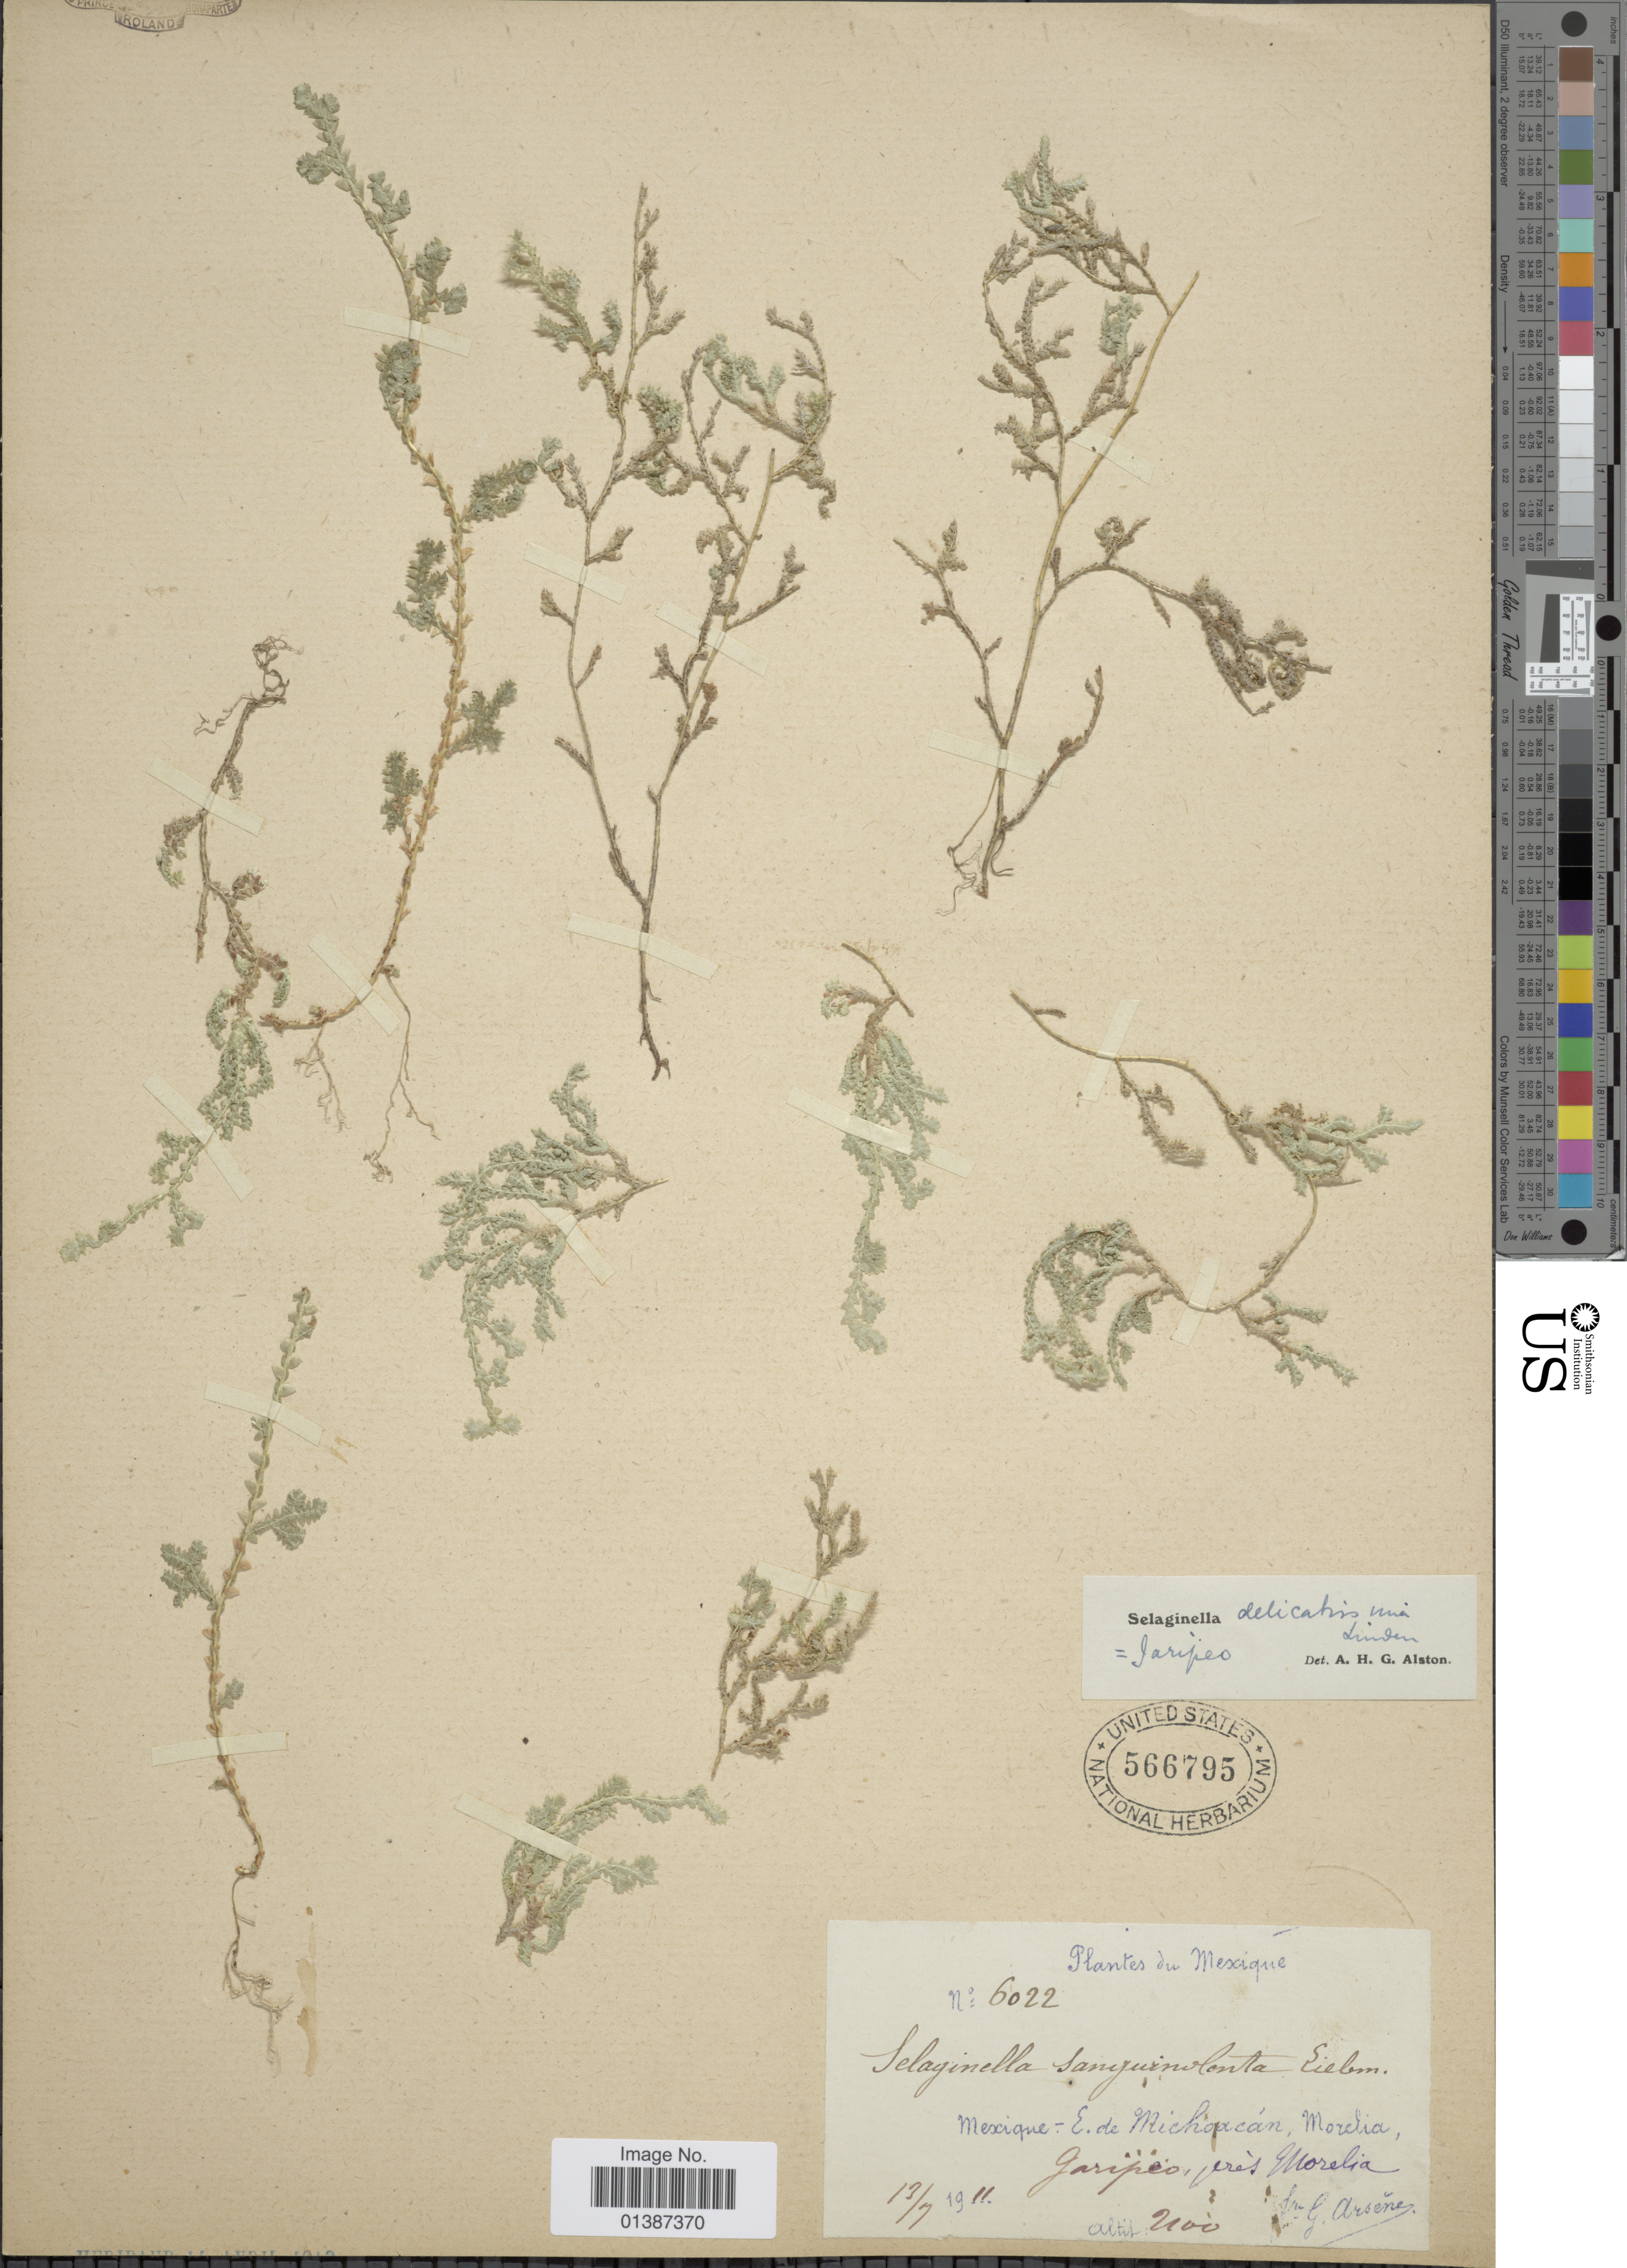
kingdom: Plantae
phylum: Tracheophyta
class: Lycopodiopsida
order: Selaginellales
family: Selaginellaceae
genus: Selaginella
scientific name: Selaginella delicatissima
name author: Linden ex A. Braun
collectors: Bro. G. Arsène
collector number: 6022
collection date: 1911-07-13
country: Mexico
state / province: Michoacán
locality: E. du Michoacán, Morelia, Jaripeo pres Morelia [Jaripeo near Morelia]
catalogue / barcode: US 566795